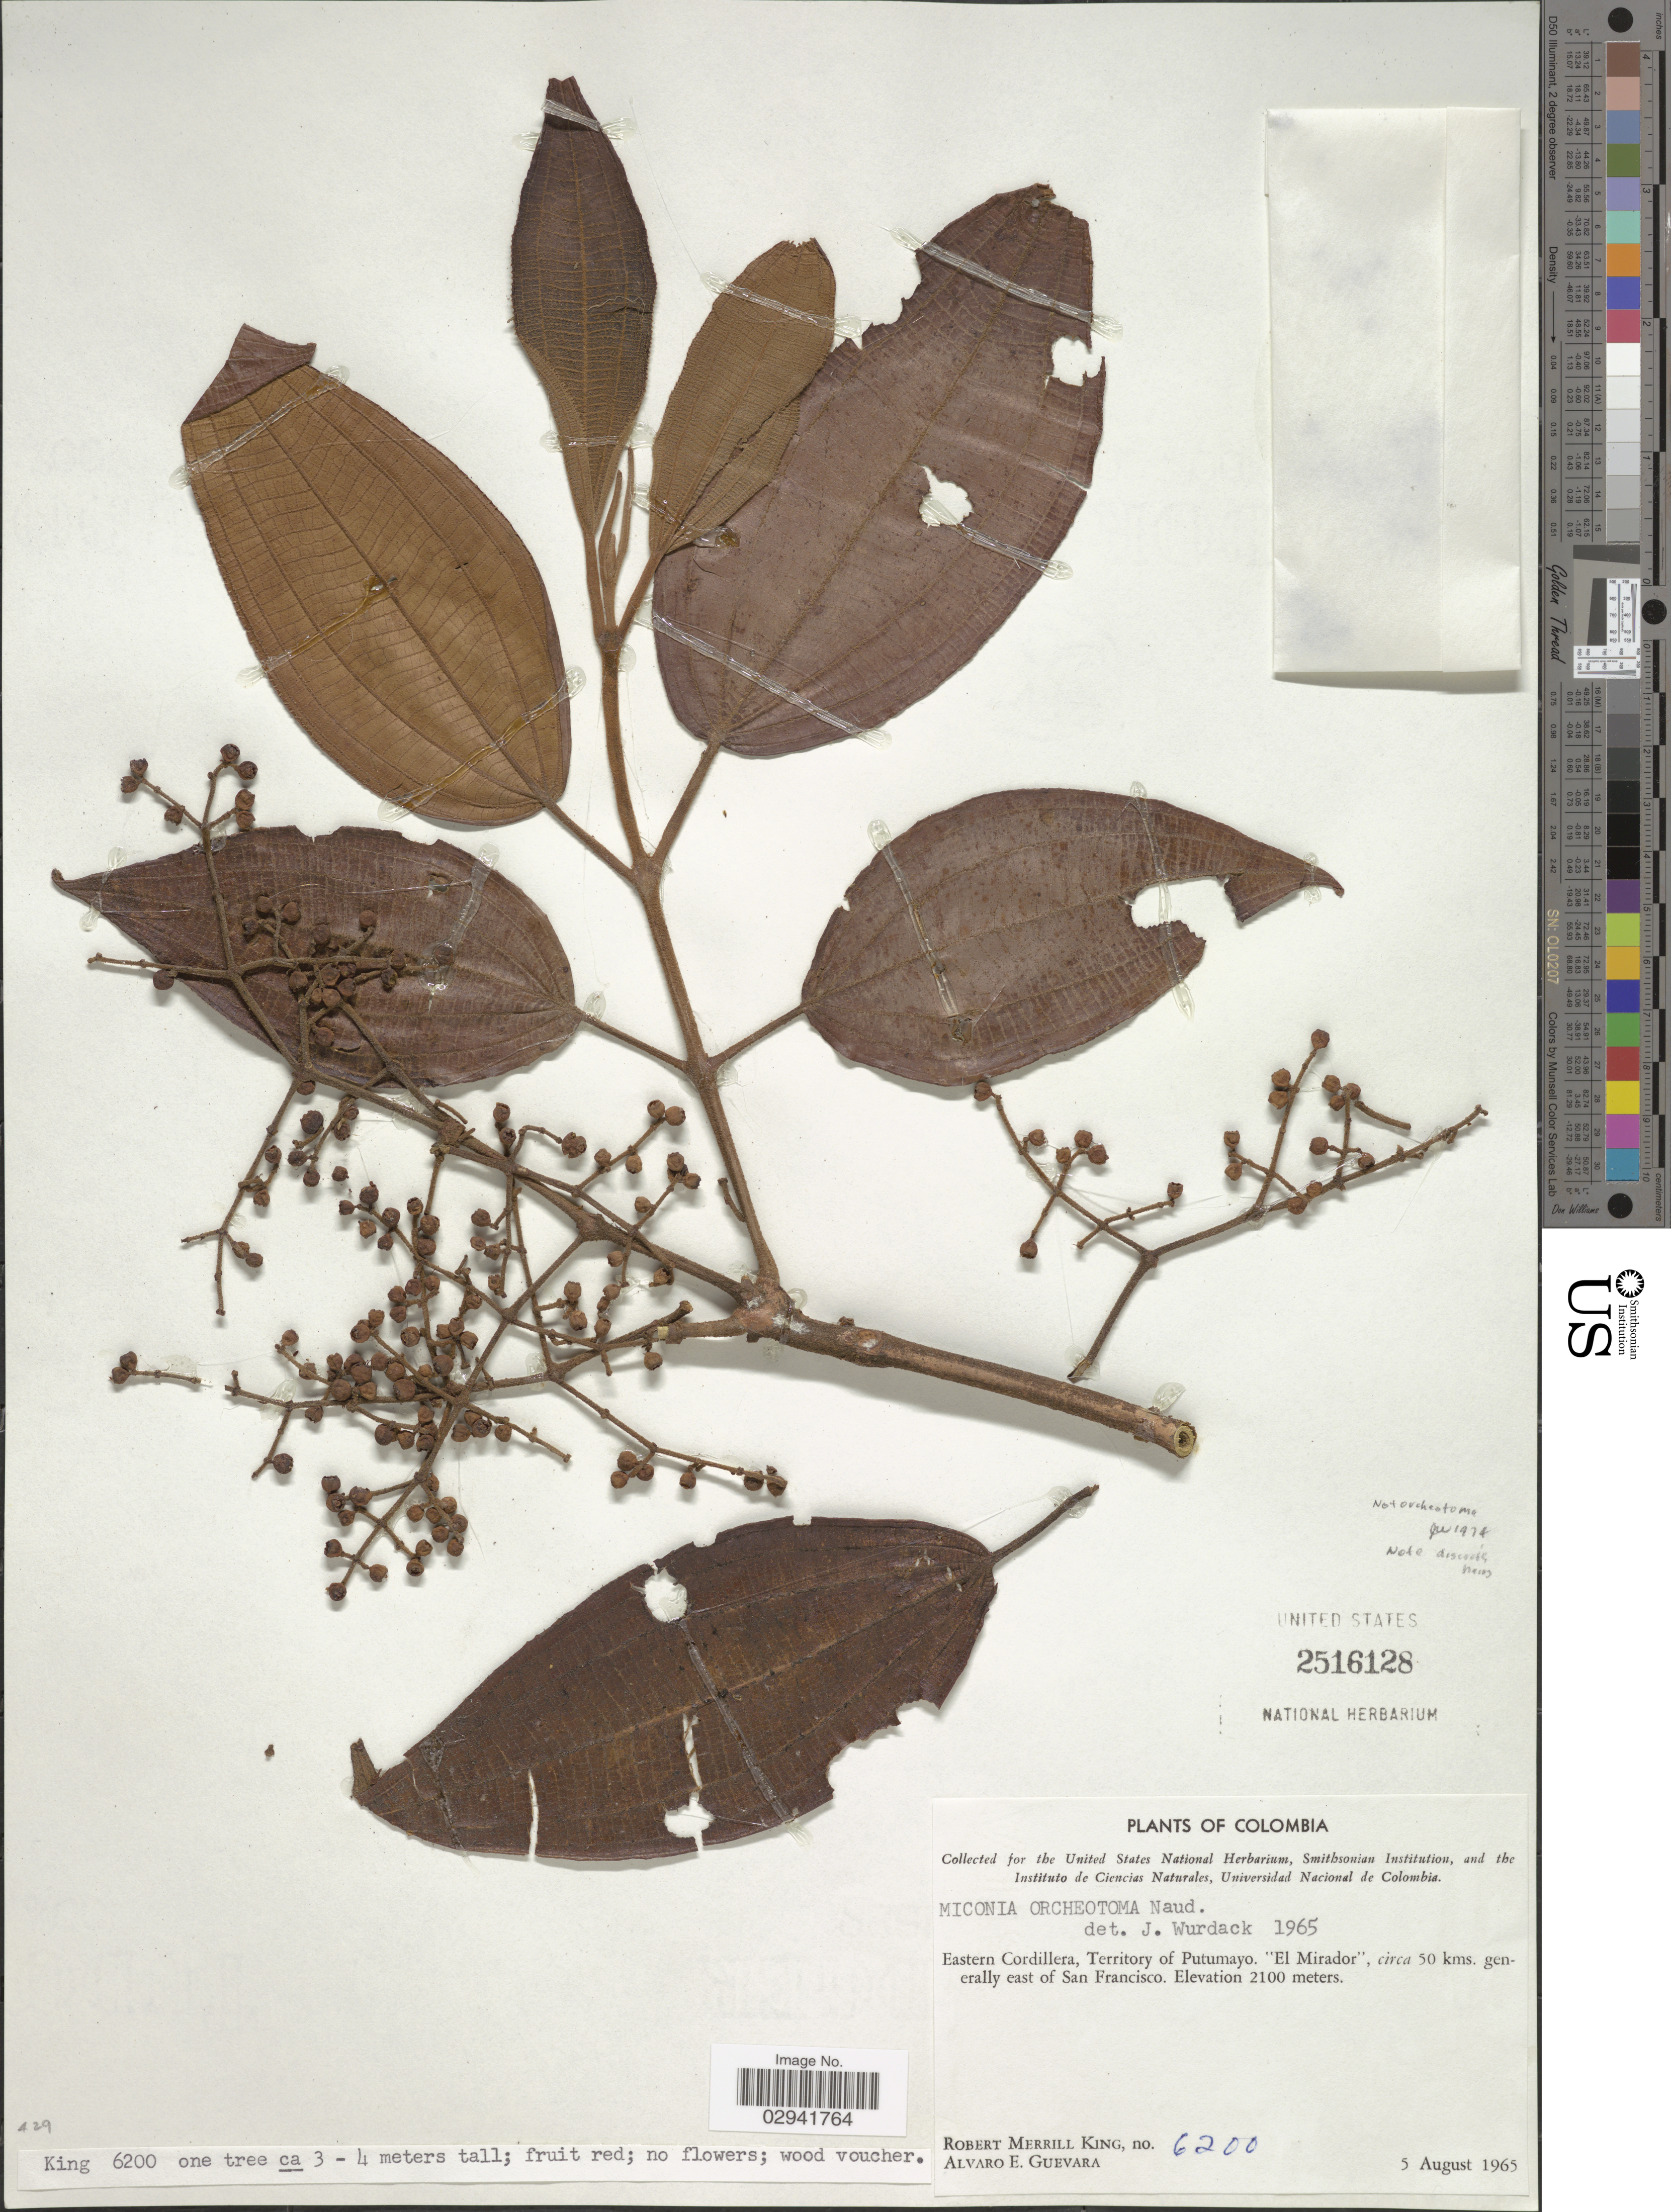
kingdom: Plantae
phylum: Tracheophyta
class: Magnoliopsida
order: Myrtales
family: Melastomataceae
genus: Miconia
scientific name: Miconia orcheotoma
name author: Naudin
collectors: R. M. King & A. E. Guevara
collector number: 6200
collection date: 1965-08-05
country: Colombia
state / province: Putumayo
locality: Eastern Cordillera. Territory of Putumayo. "El Mirador", cira 50 kms. generally east of San Francisco.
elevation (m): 2100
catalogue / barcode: US 2516128